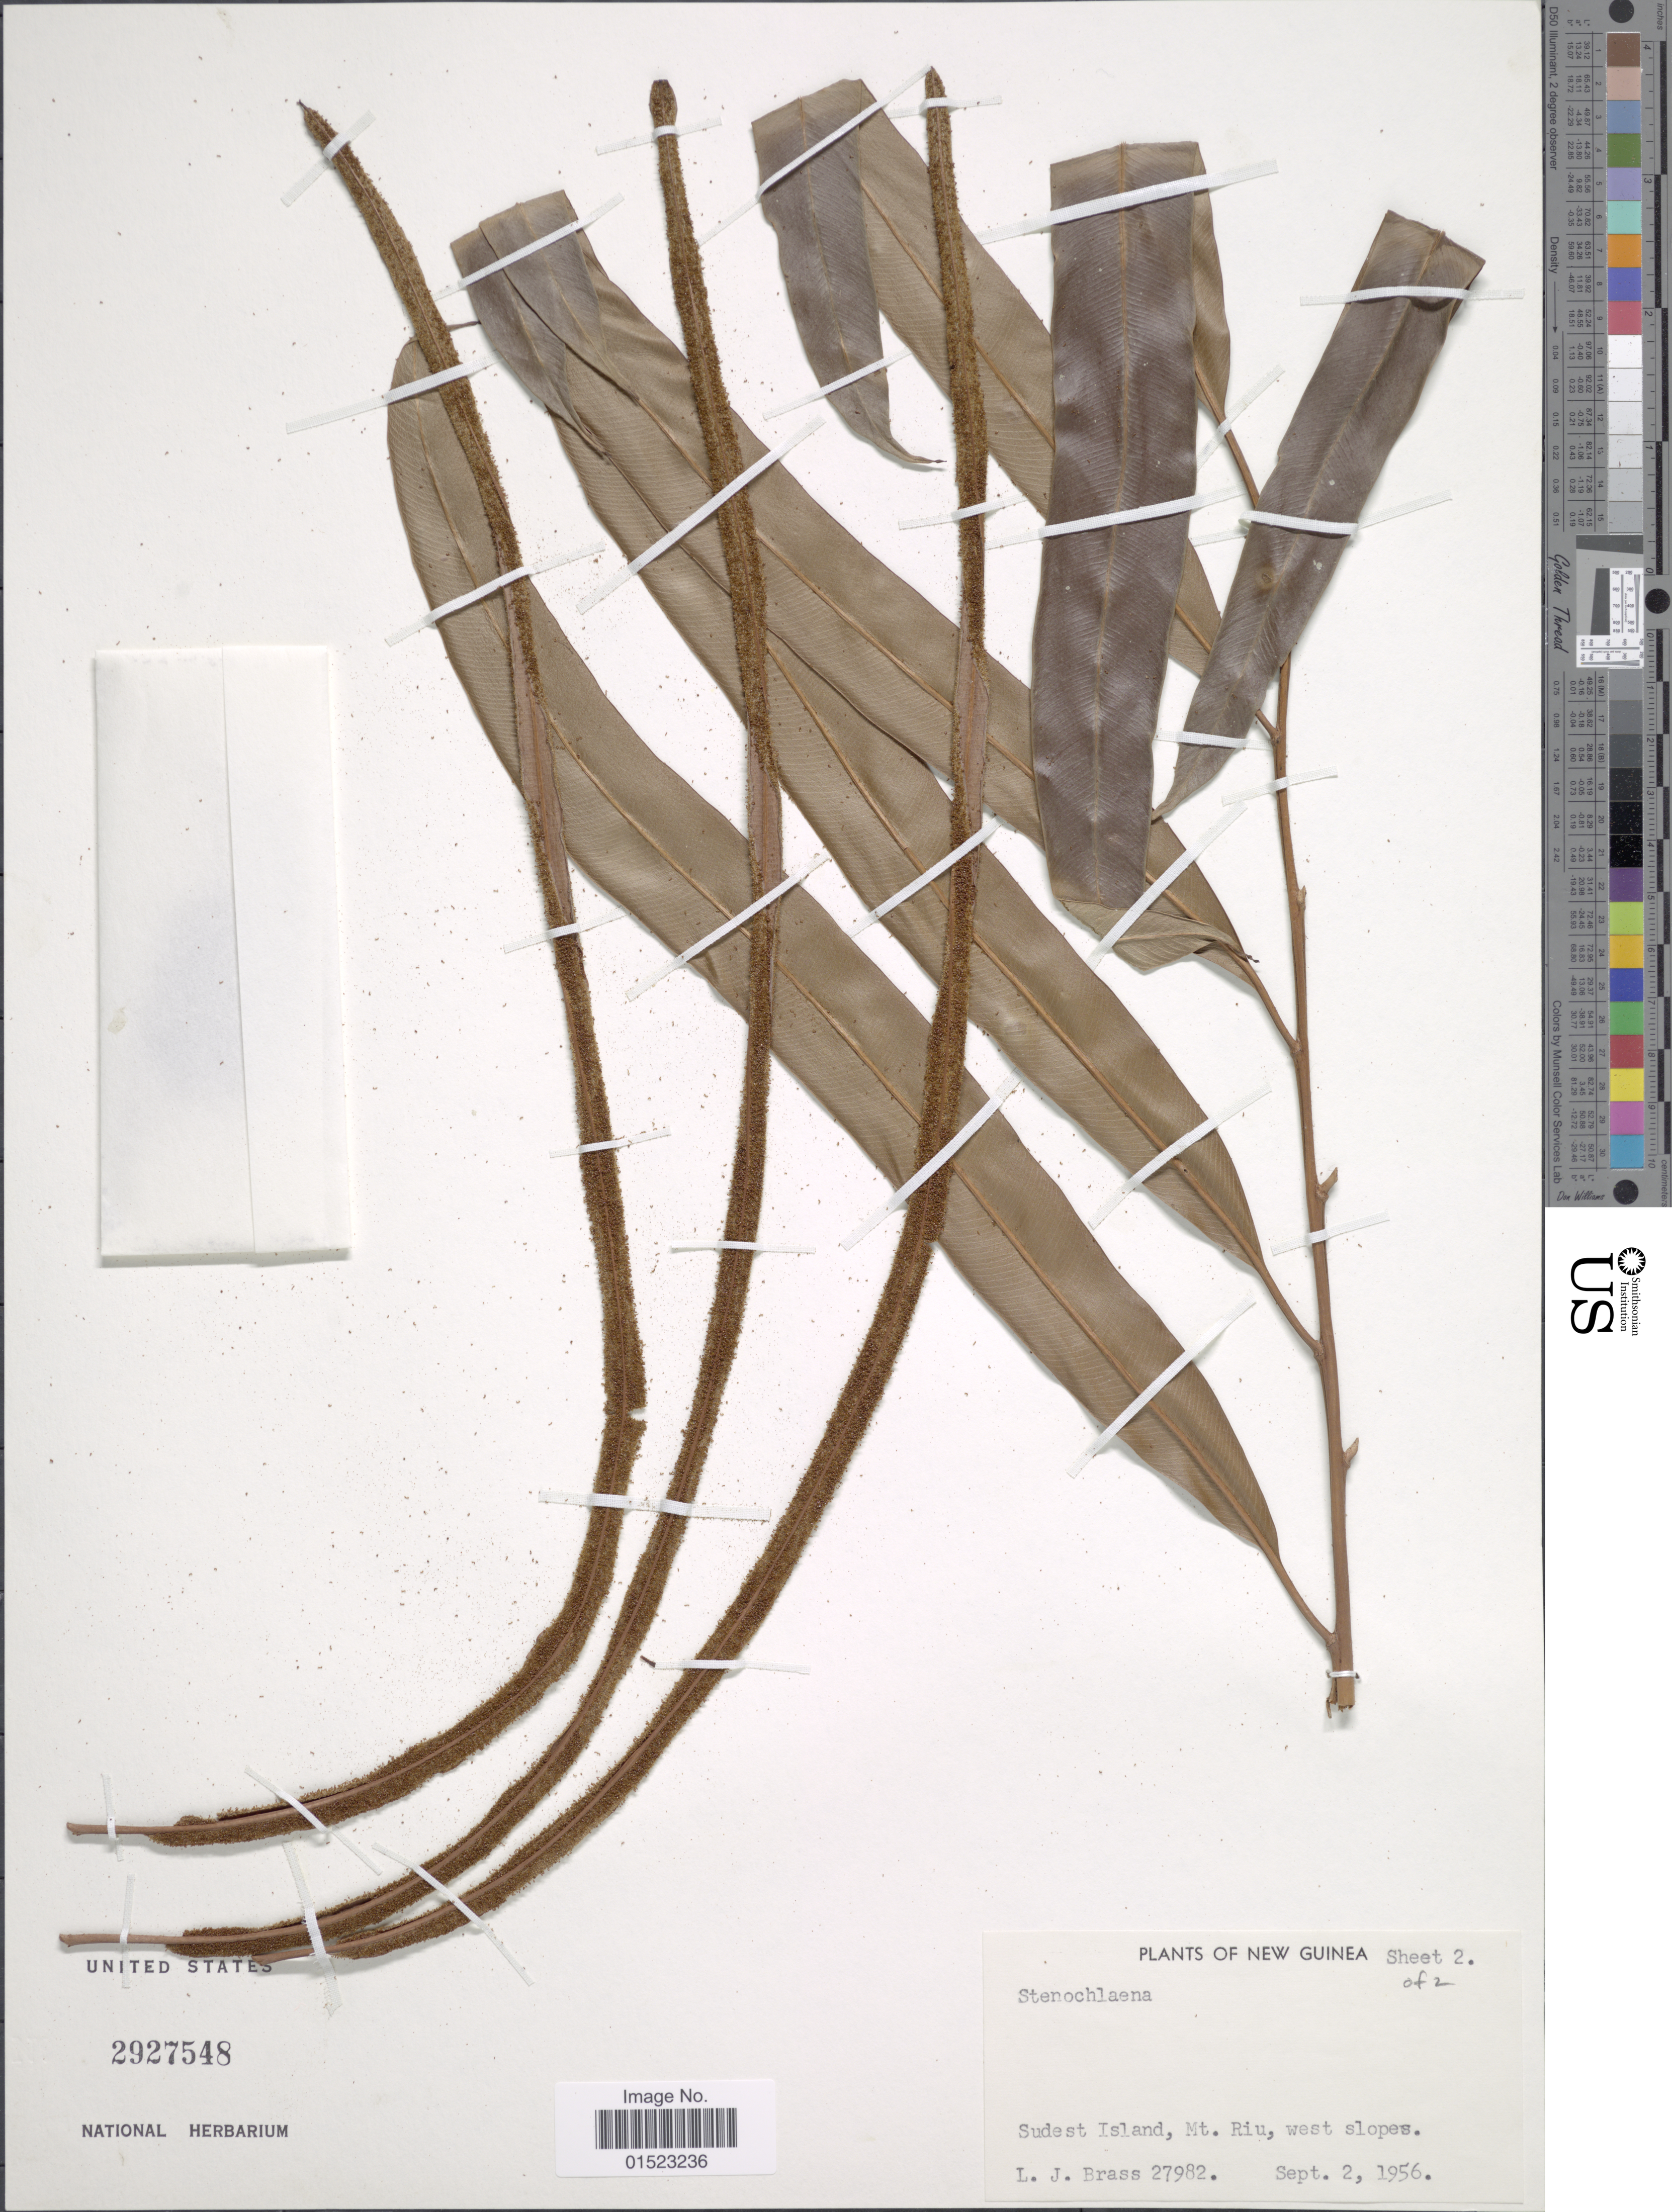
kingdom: Plantae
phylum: Tracheophyta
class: Polypodiopsida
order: Polypodiales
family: Blechnaceae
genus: Brainea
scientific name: Brainea sp.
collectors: L. J. Brass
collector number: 27982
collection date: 1956-09-02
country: Papua New Guinea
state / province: Milne Bay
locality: Sudest Islands, Mt. Riu, west slope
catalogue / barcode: US 2927548